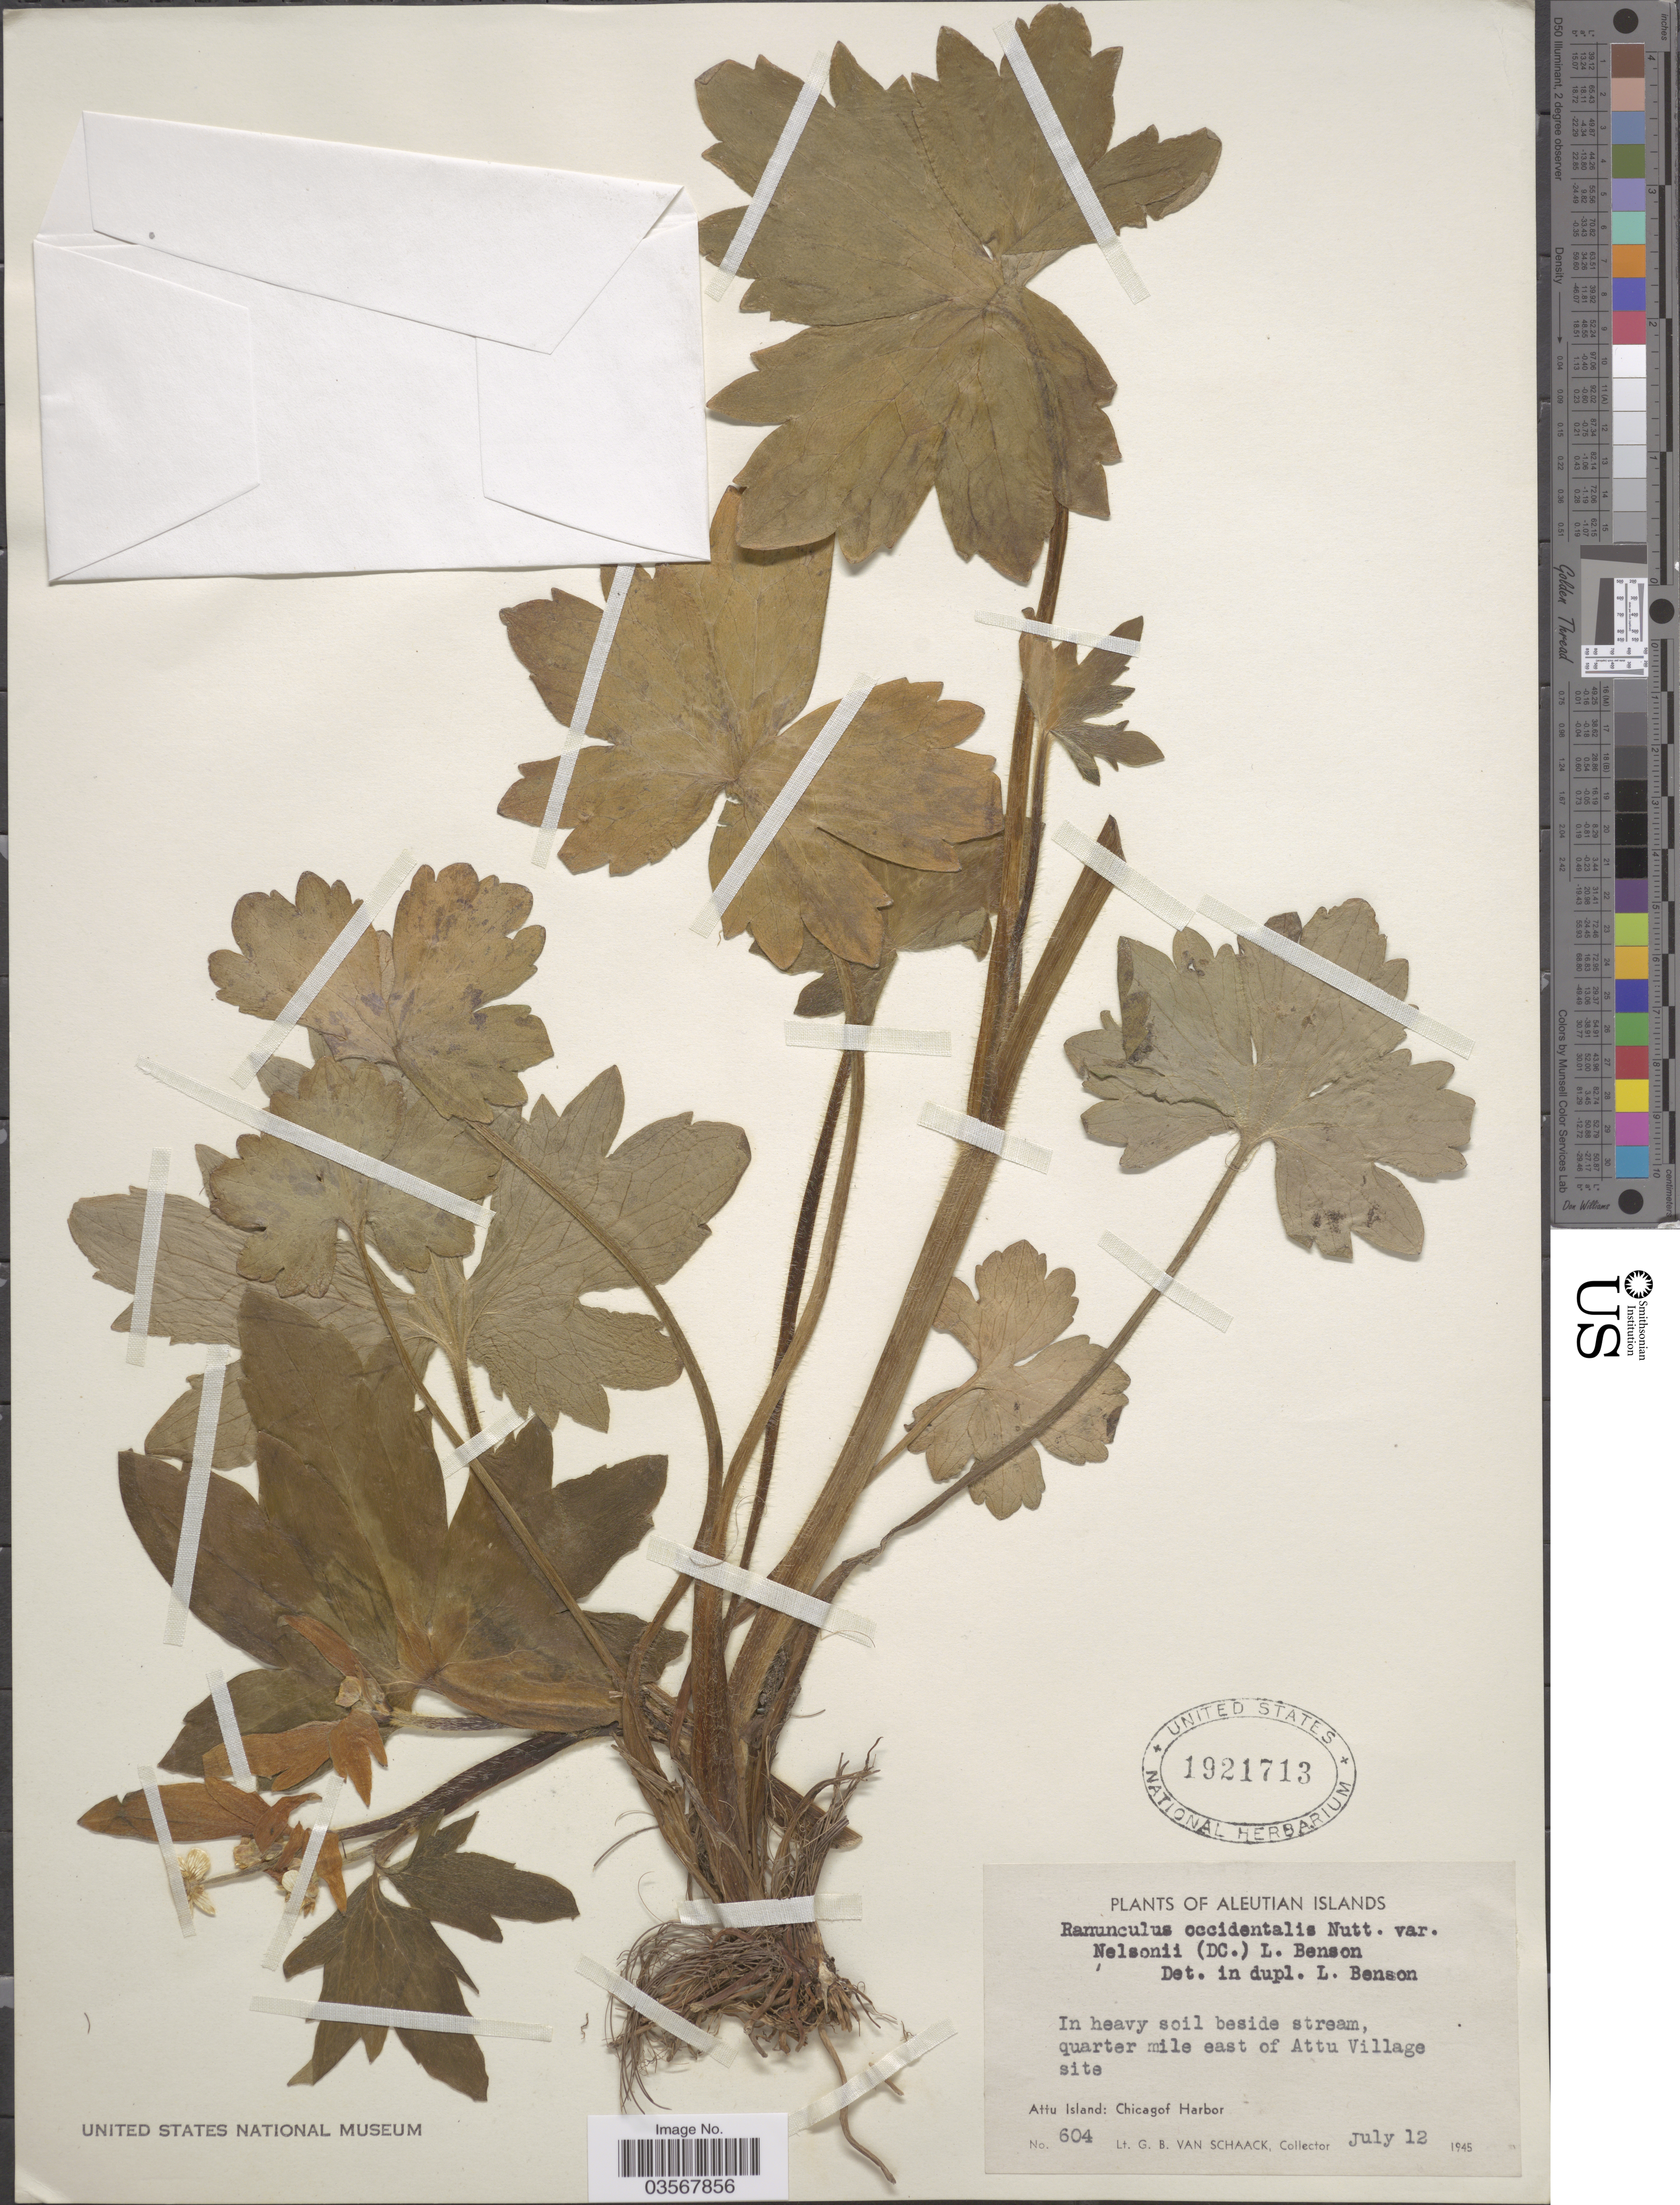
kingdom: Plantae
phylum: Tracheophyta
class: Magnoliopsida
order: Ranunculales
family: Ranunculaceae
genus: Ranunculus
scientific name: Ranunculus occidentalis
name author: Nutt.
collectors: G. Van Schaack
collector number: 604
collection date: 1945-07-12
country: United States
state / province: Alaska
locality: Aleutian Islands. Quarter mile east of Attu Village site. Attu Island: Chicagof Harbor.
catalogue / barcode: US 1921713